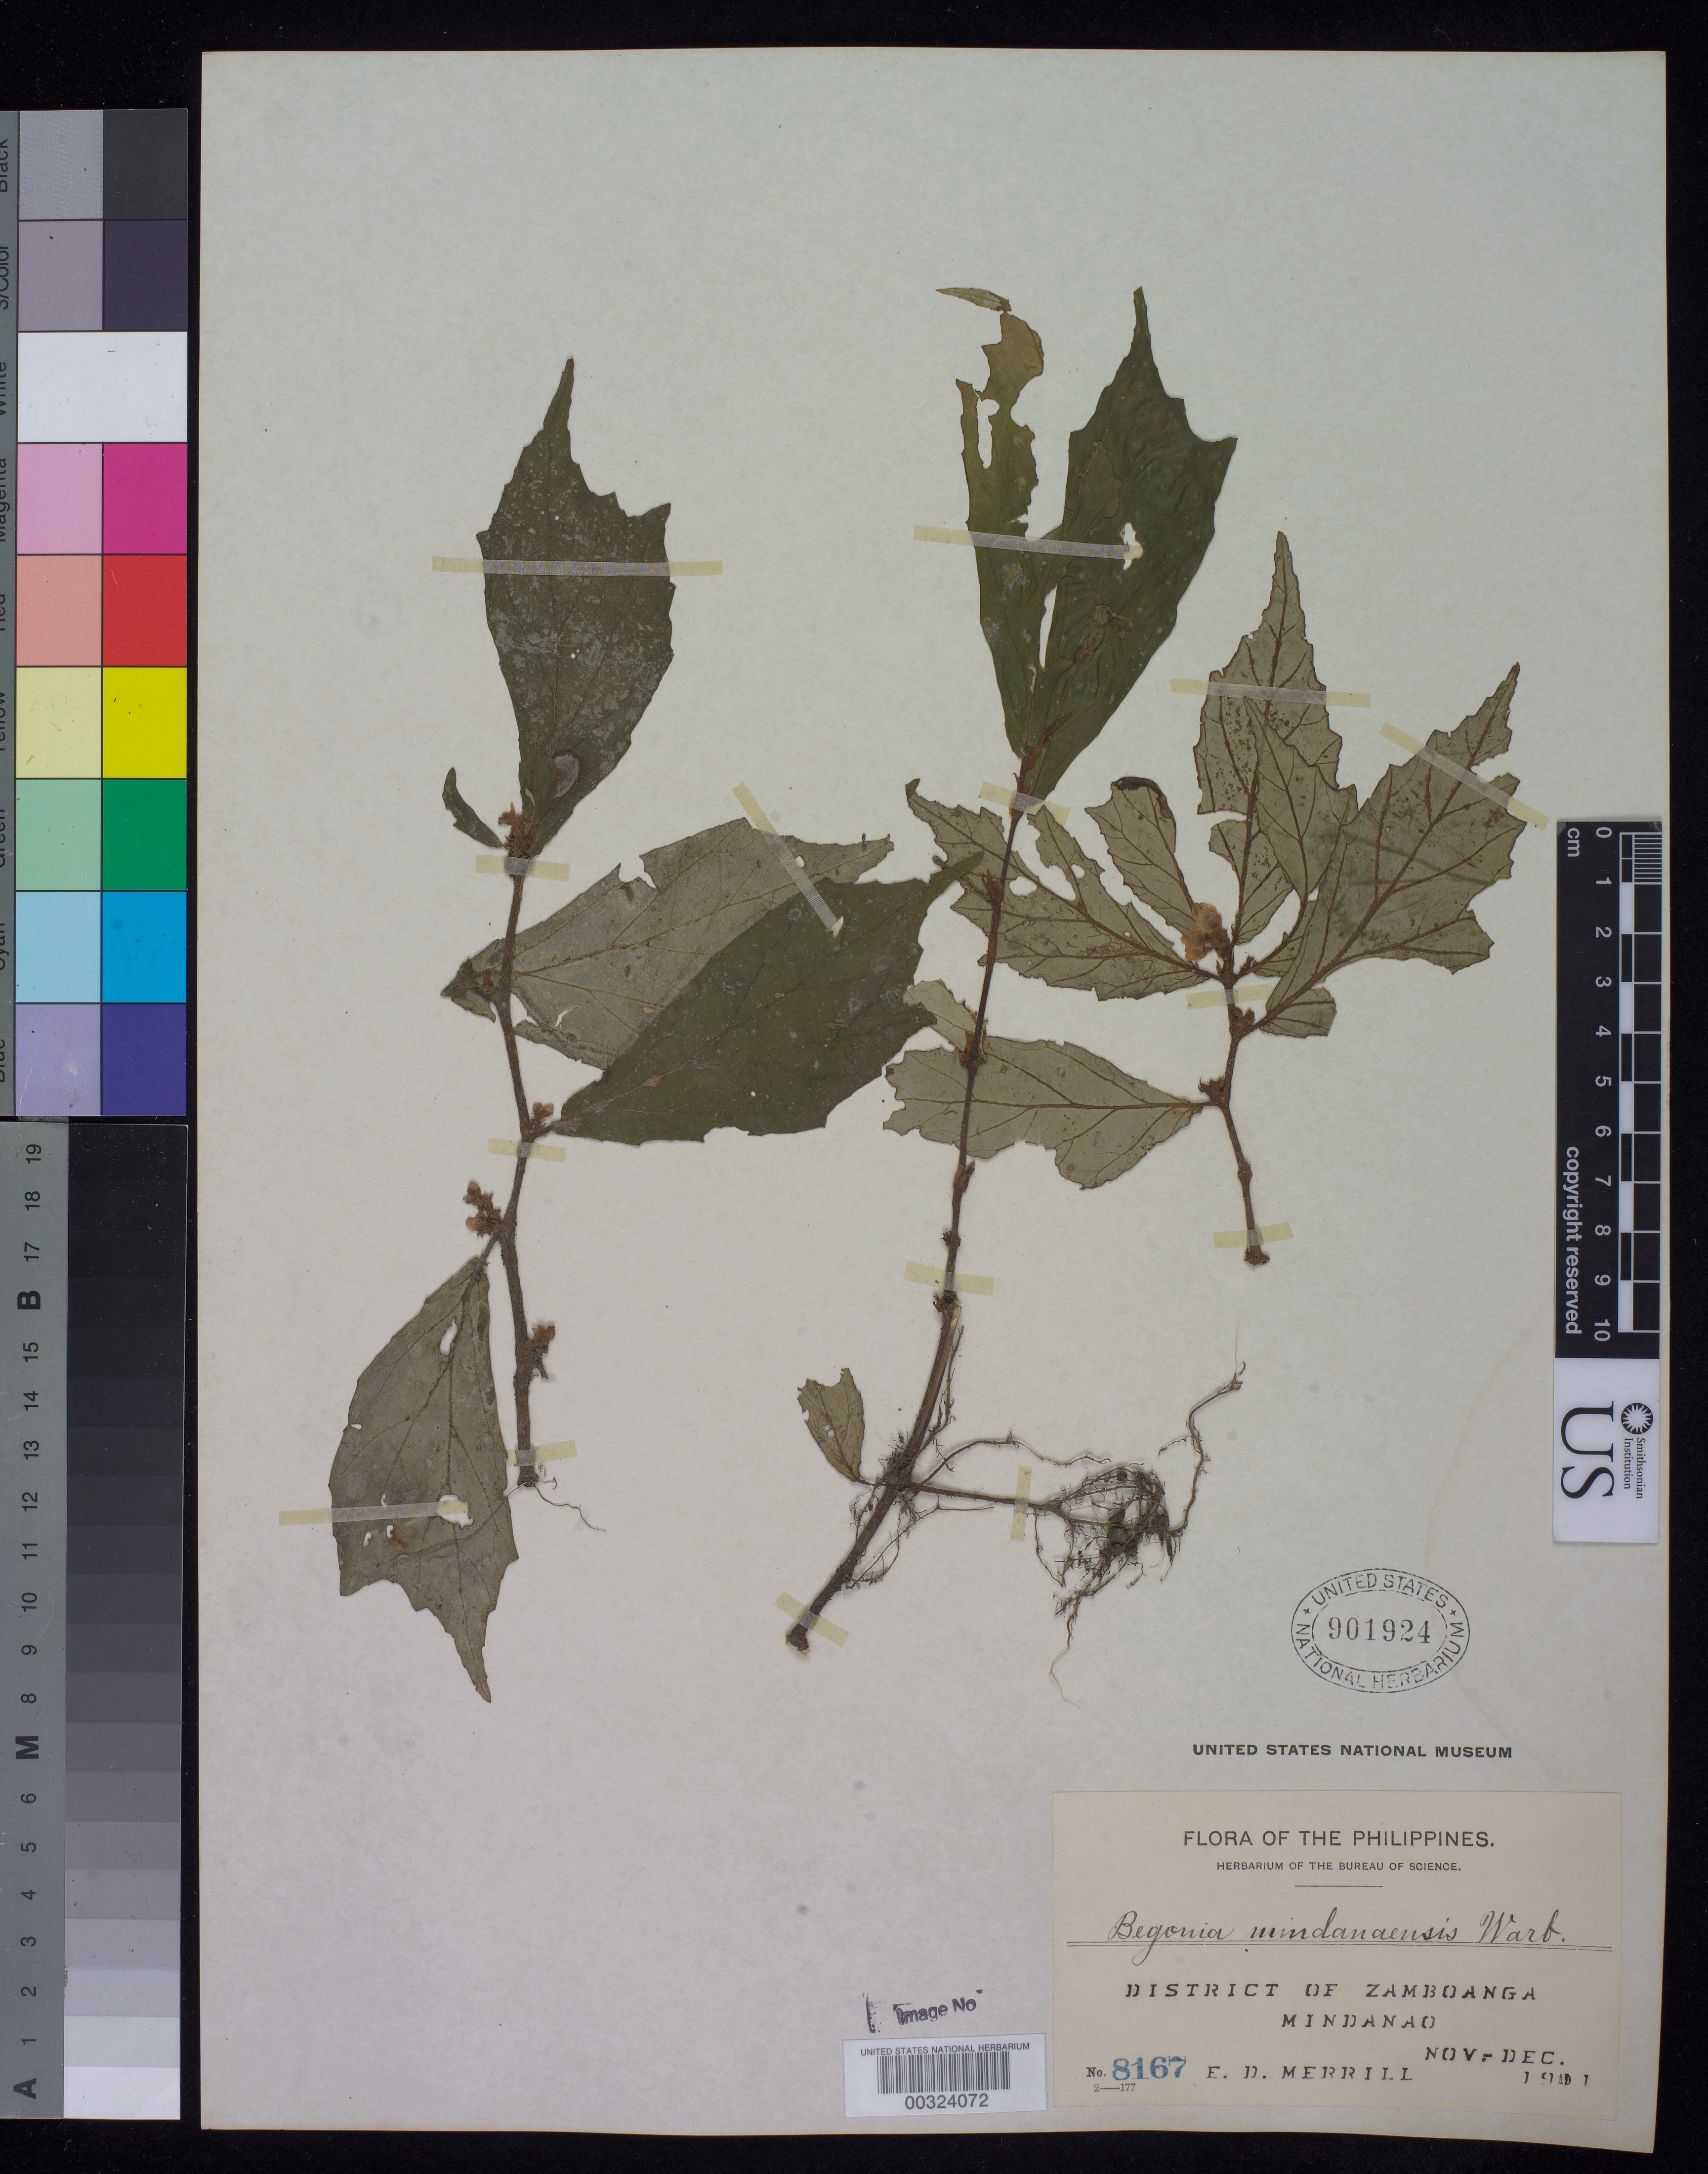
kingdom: Plantae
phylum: Tracheophyta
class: Magnoliopsida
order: Cucurbitales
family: Begoniaceae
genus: Begonia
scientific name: Begonia mindanaensis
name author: Warb.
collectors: E. D. Merrill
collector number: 8167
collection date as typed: Nov 1911 to -- Dec 1911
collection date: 1911-11/1911-12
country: Philippines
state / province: Zamboanga Peninsula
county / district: Zamboanga del Norte / Zamboanga del Sur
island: Mindanao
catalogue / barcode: US 901924